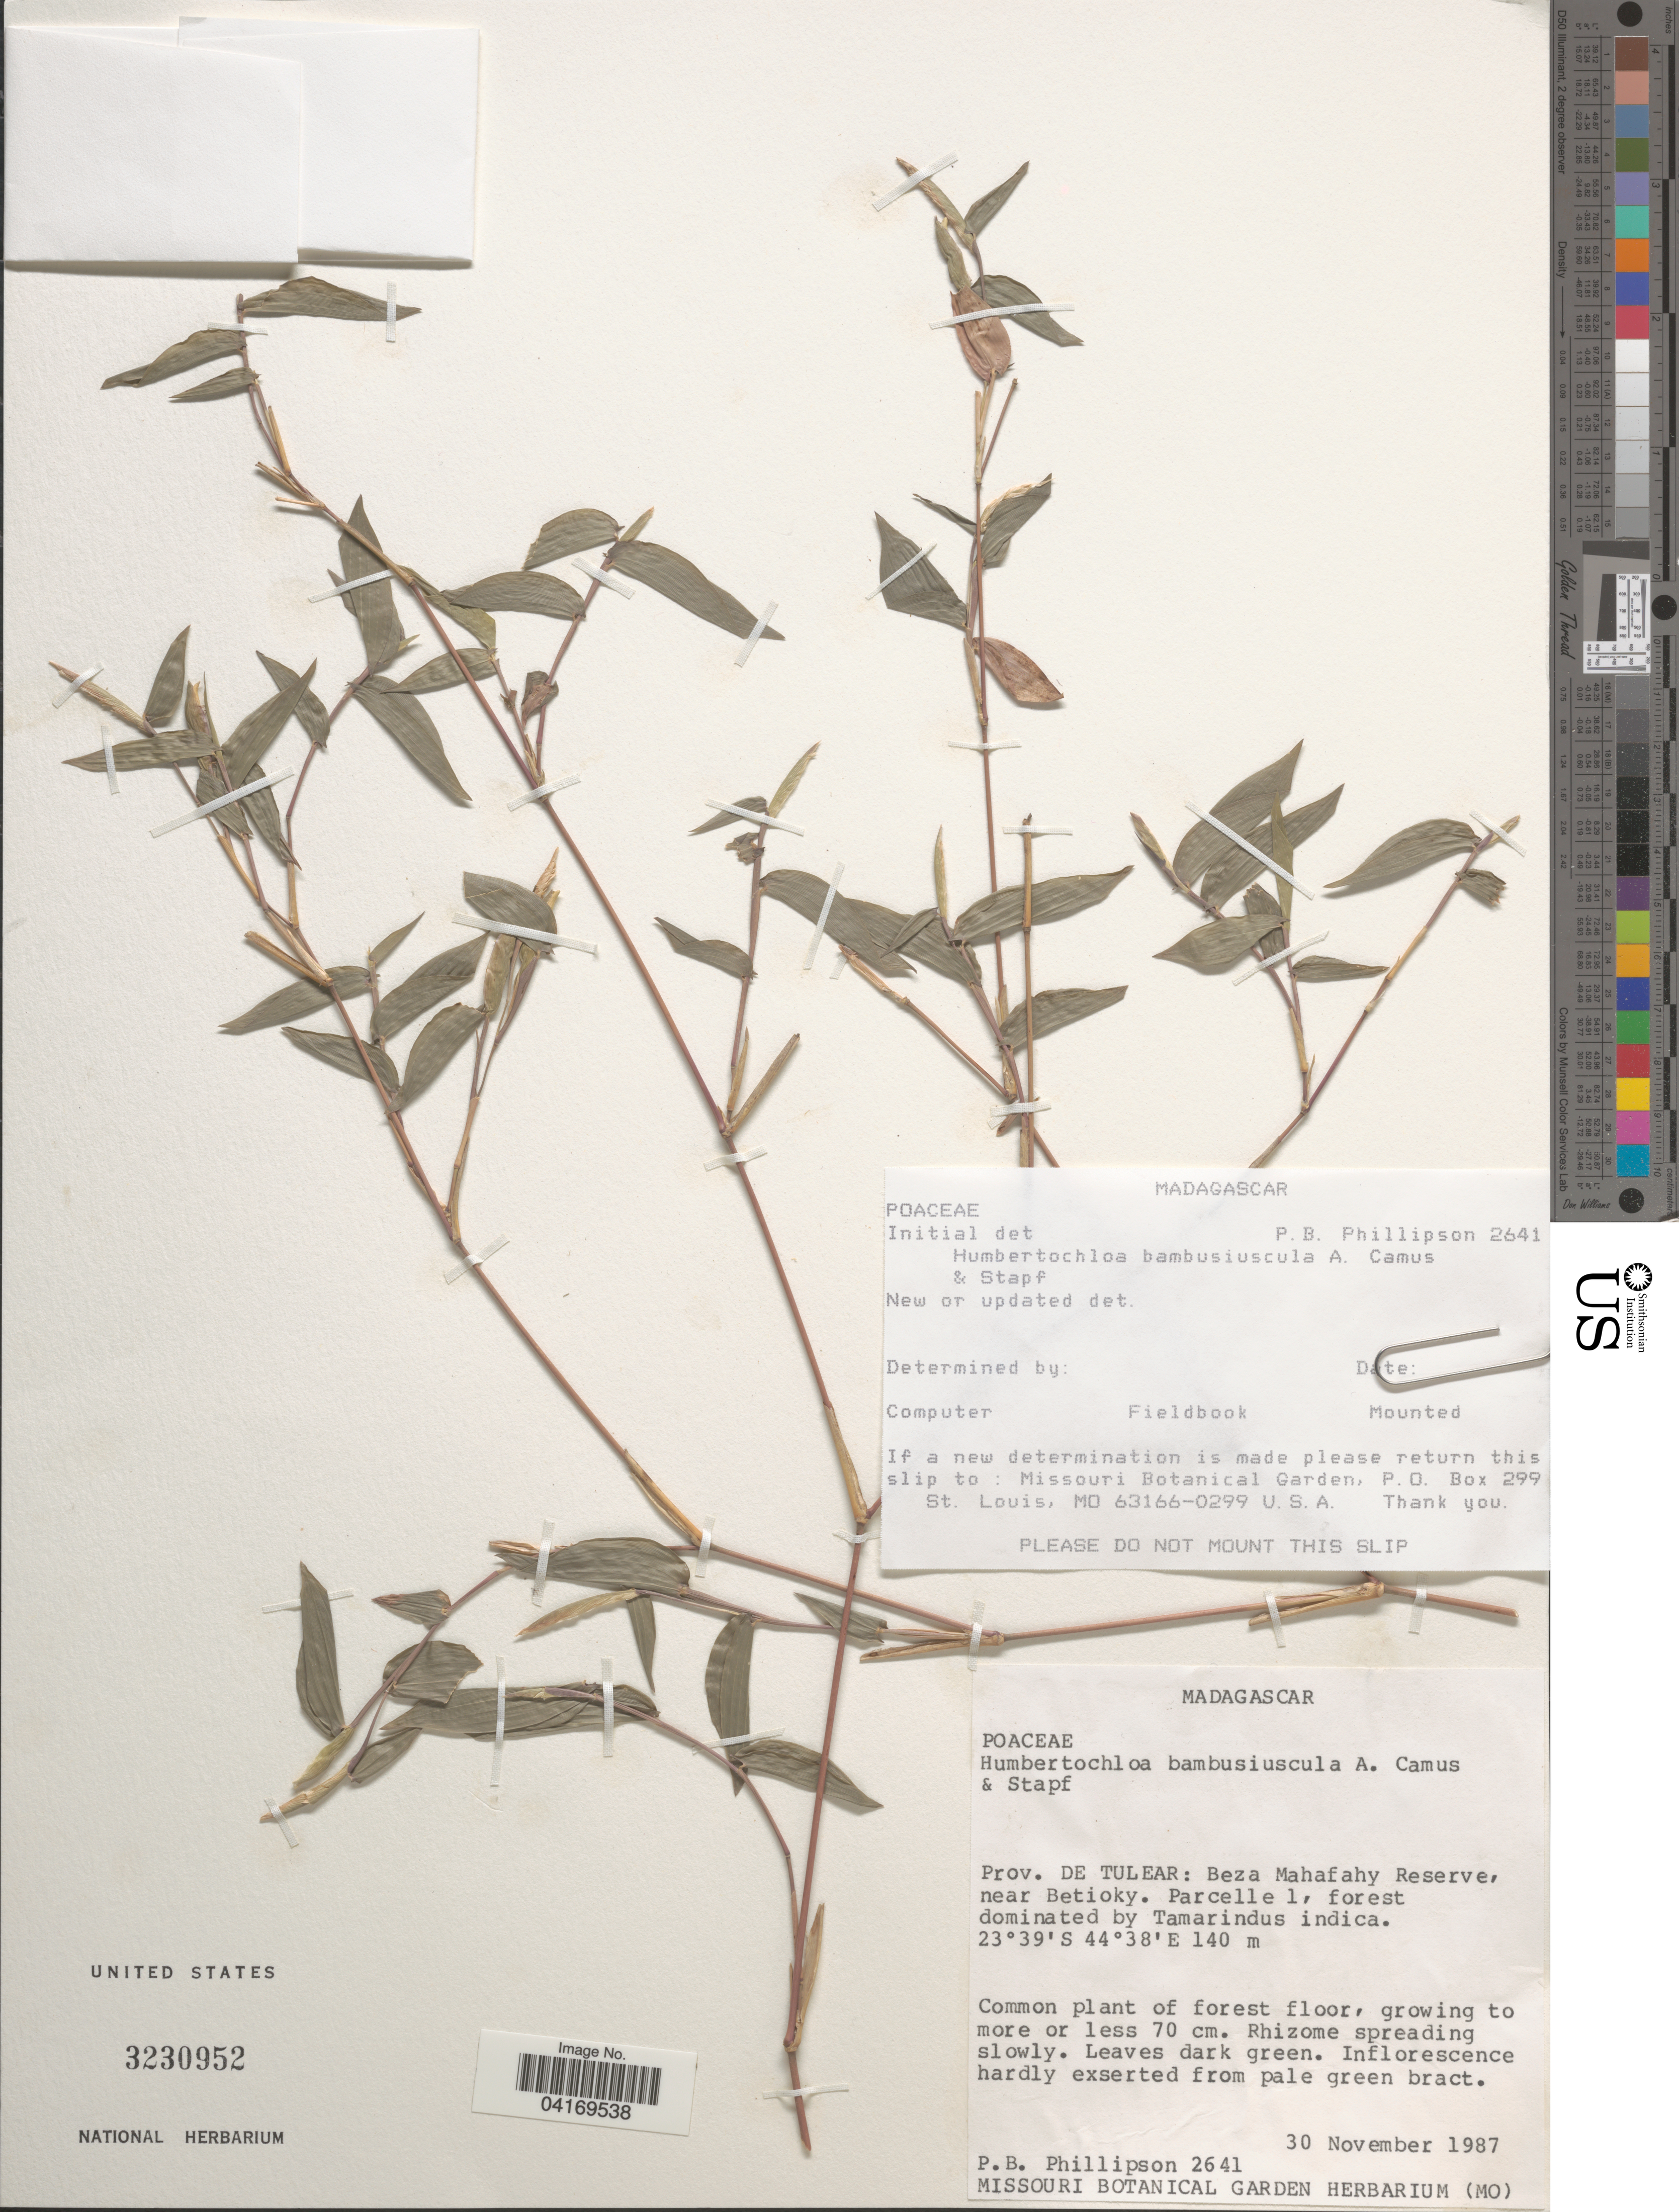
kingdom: Plantae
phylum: Tracheophyta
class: Liliopsida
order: Poales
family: Poaceae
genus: Humbertochloa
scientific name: Humbertochloa bambusiuscula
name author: A. Camus & Stapf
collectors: P. B. Phillipson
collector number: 2641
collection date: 1987-11-30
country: Madagascar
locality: Prov. de Tulear: Beza Mahafahy Reserve, near Betioky. Parcelle 1.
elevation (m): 140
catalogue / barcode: US 3230952